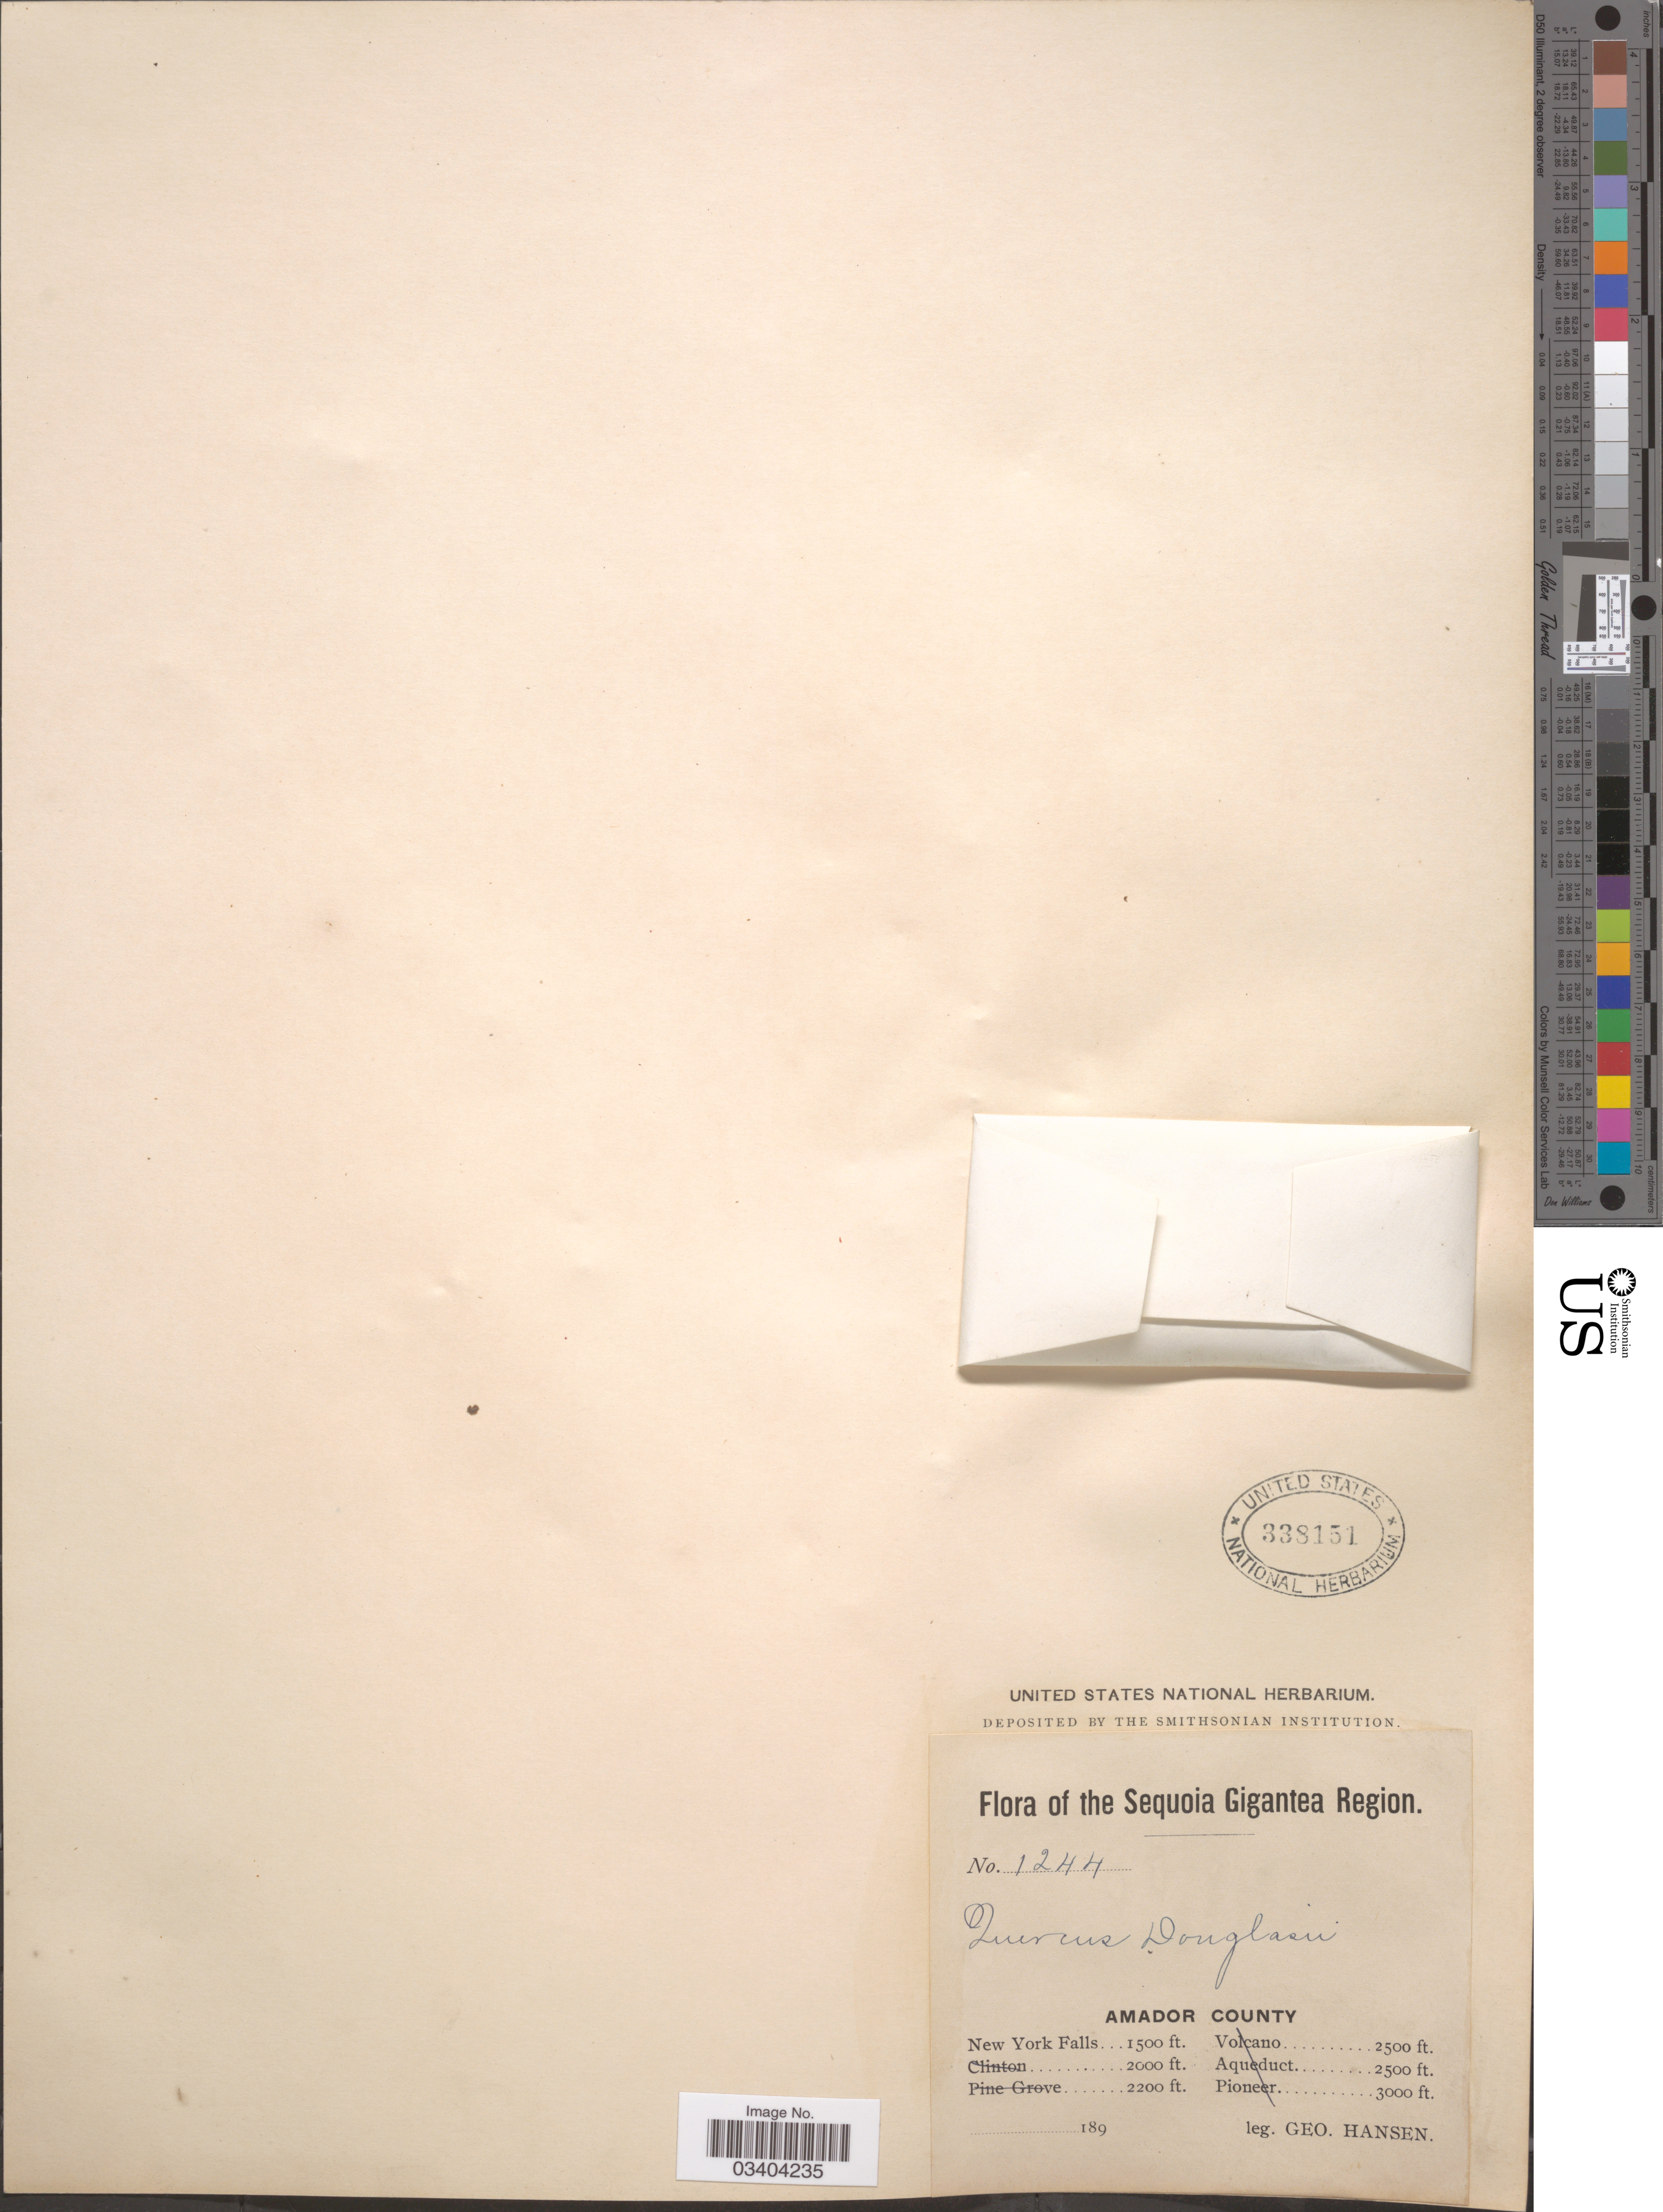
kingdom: Plantae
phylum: Tracheophyta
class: Magnoliopsida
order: Fagales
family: Fagaceae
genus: Quercus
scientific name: Quercus douglasii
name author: Hook. & Arn.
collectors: G. Hansen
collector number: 1244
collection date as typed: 189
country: United States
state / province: California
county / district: Amador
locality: Sequoia Gigantea Region. Amador County. New York Falls.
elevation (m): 457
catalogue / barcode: US 338151